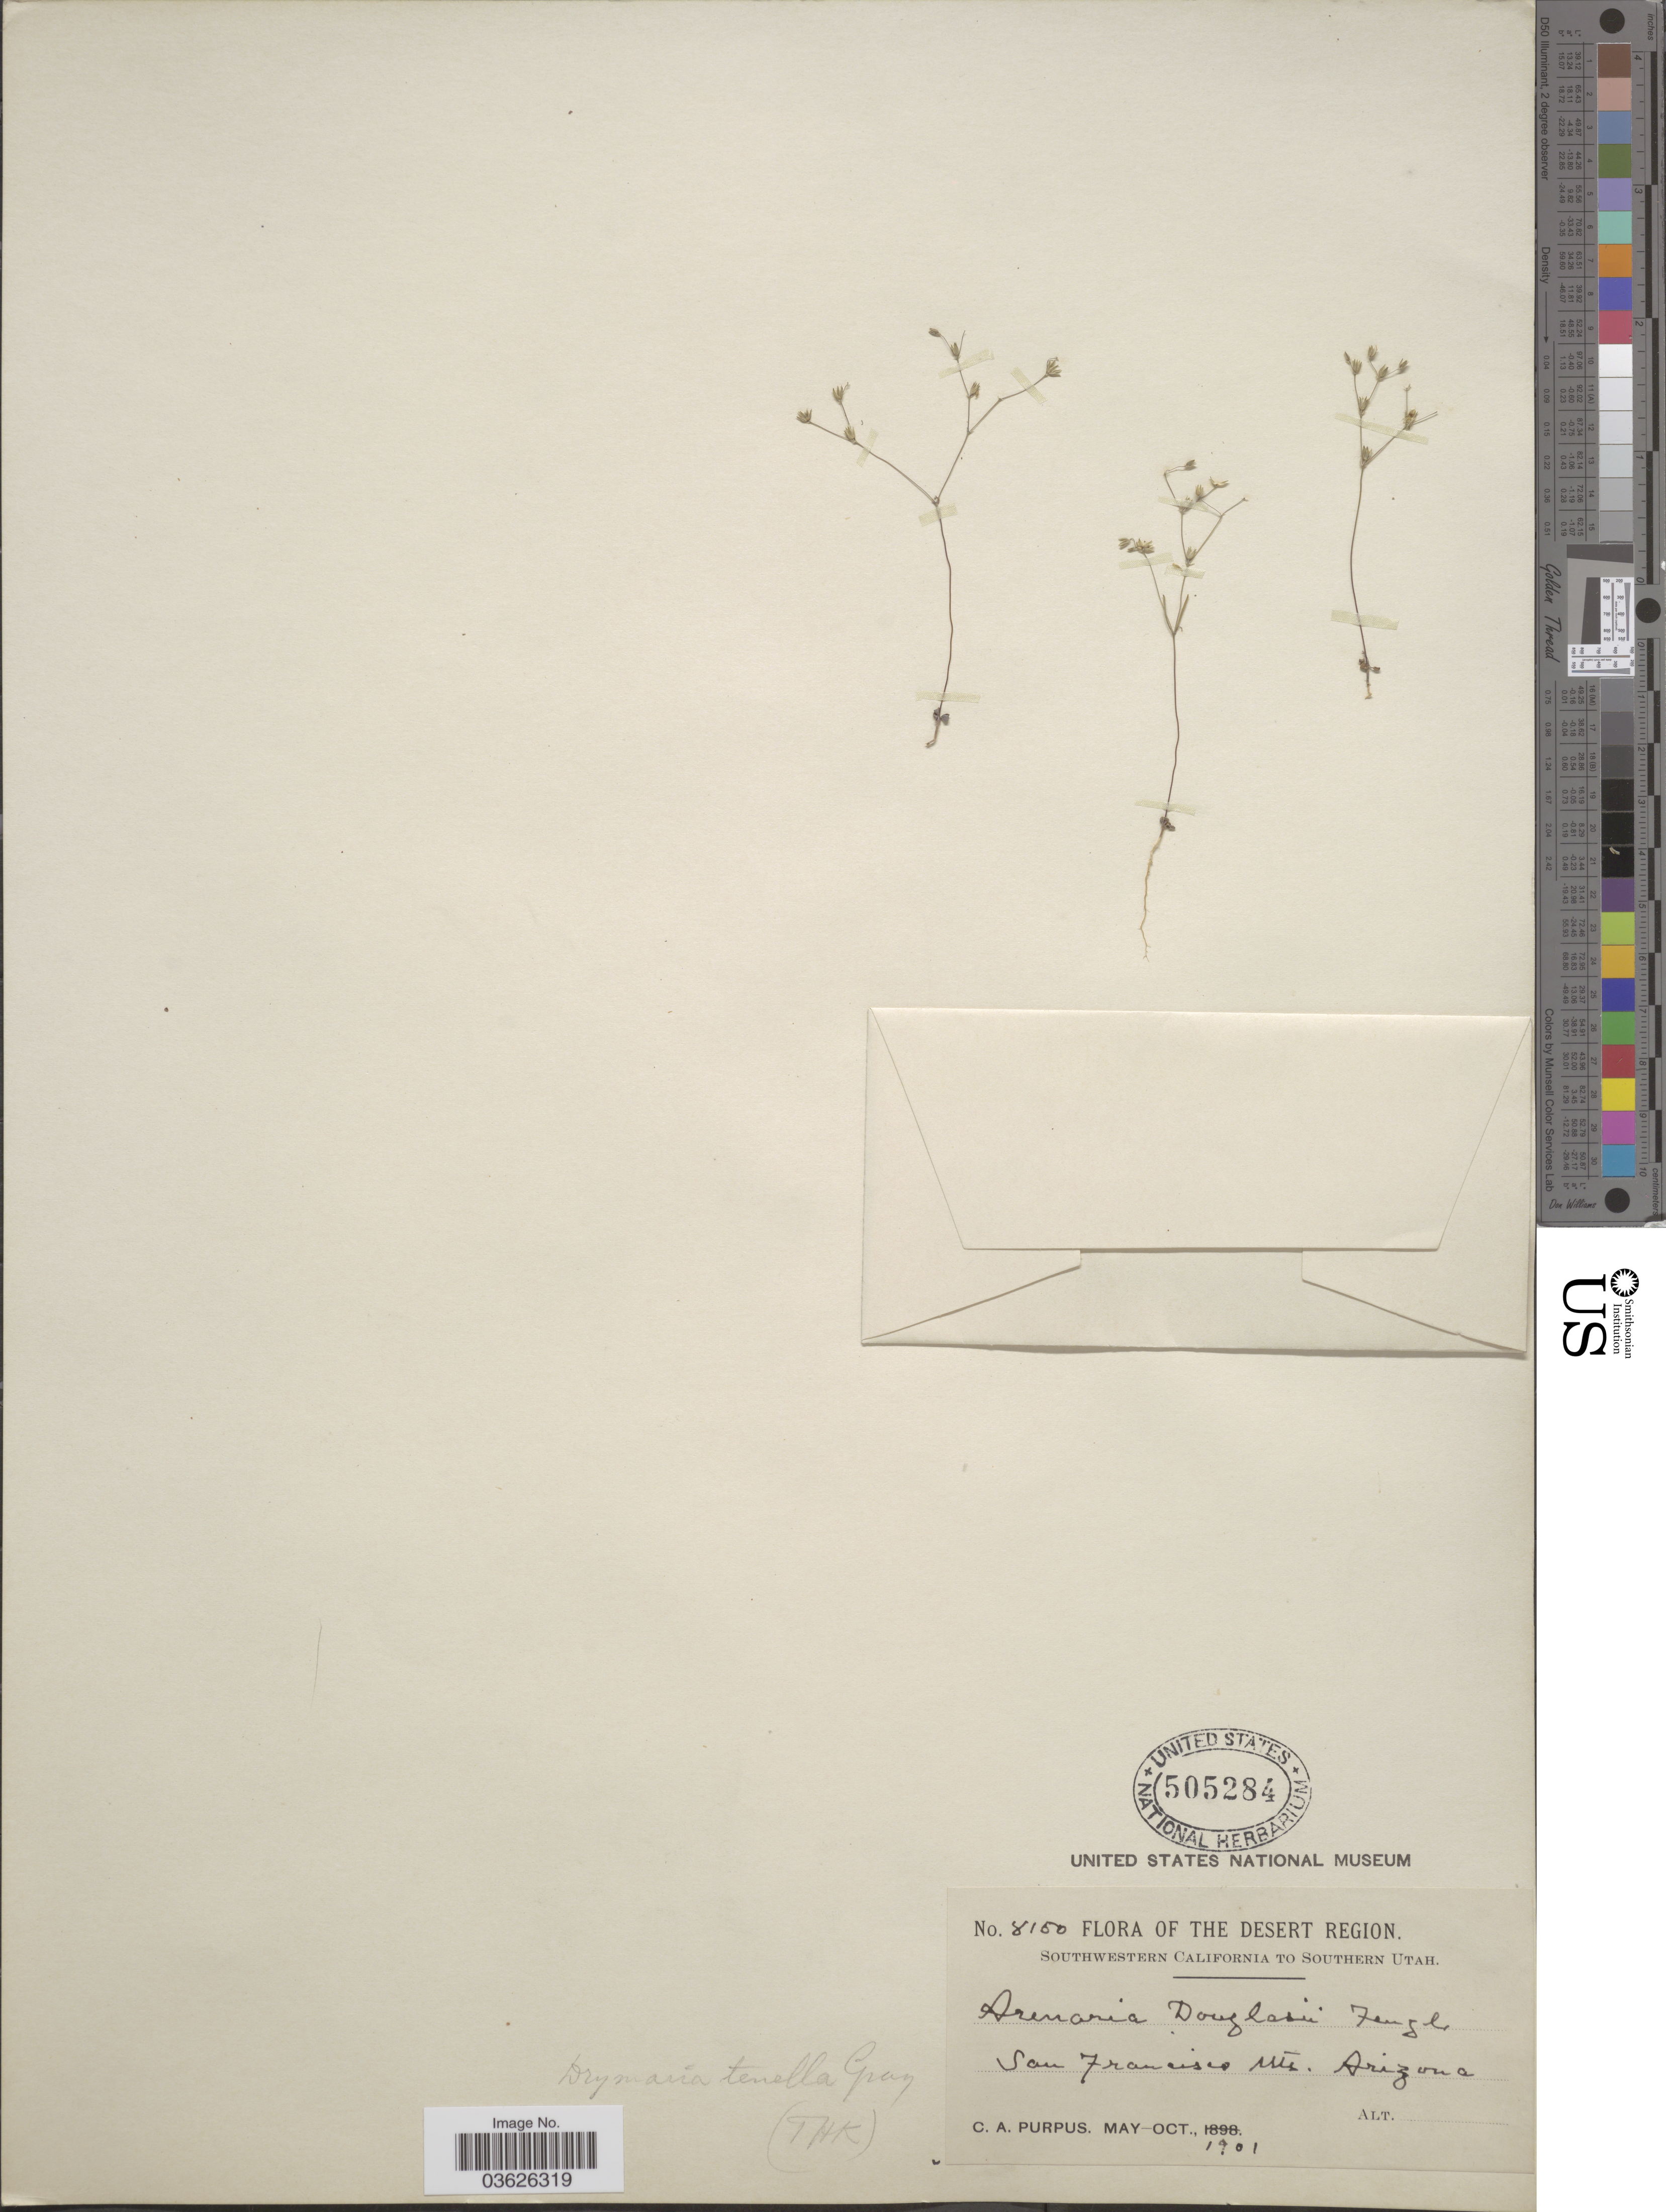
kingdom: Plantae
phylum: Tracheophyta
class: Magnoliopsida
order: Caryophyllales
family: Caryophyllaceae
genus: Drymaria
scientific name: Drymaria tenella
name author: A. Gray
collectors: C. A. Purpus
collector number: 8150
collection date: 1901-05/1901-10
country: United States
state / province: Arizona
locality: The Desert Region. San Francisco Mts.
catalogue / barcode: US 505284